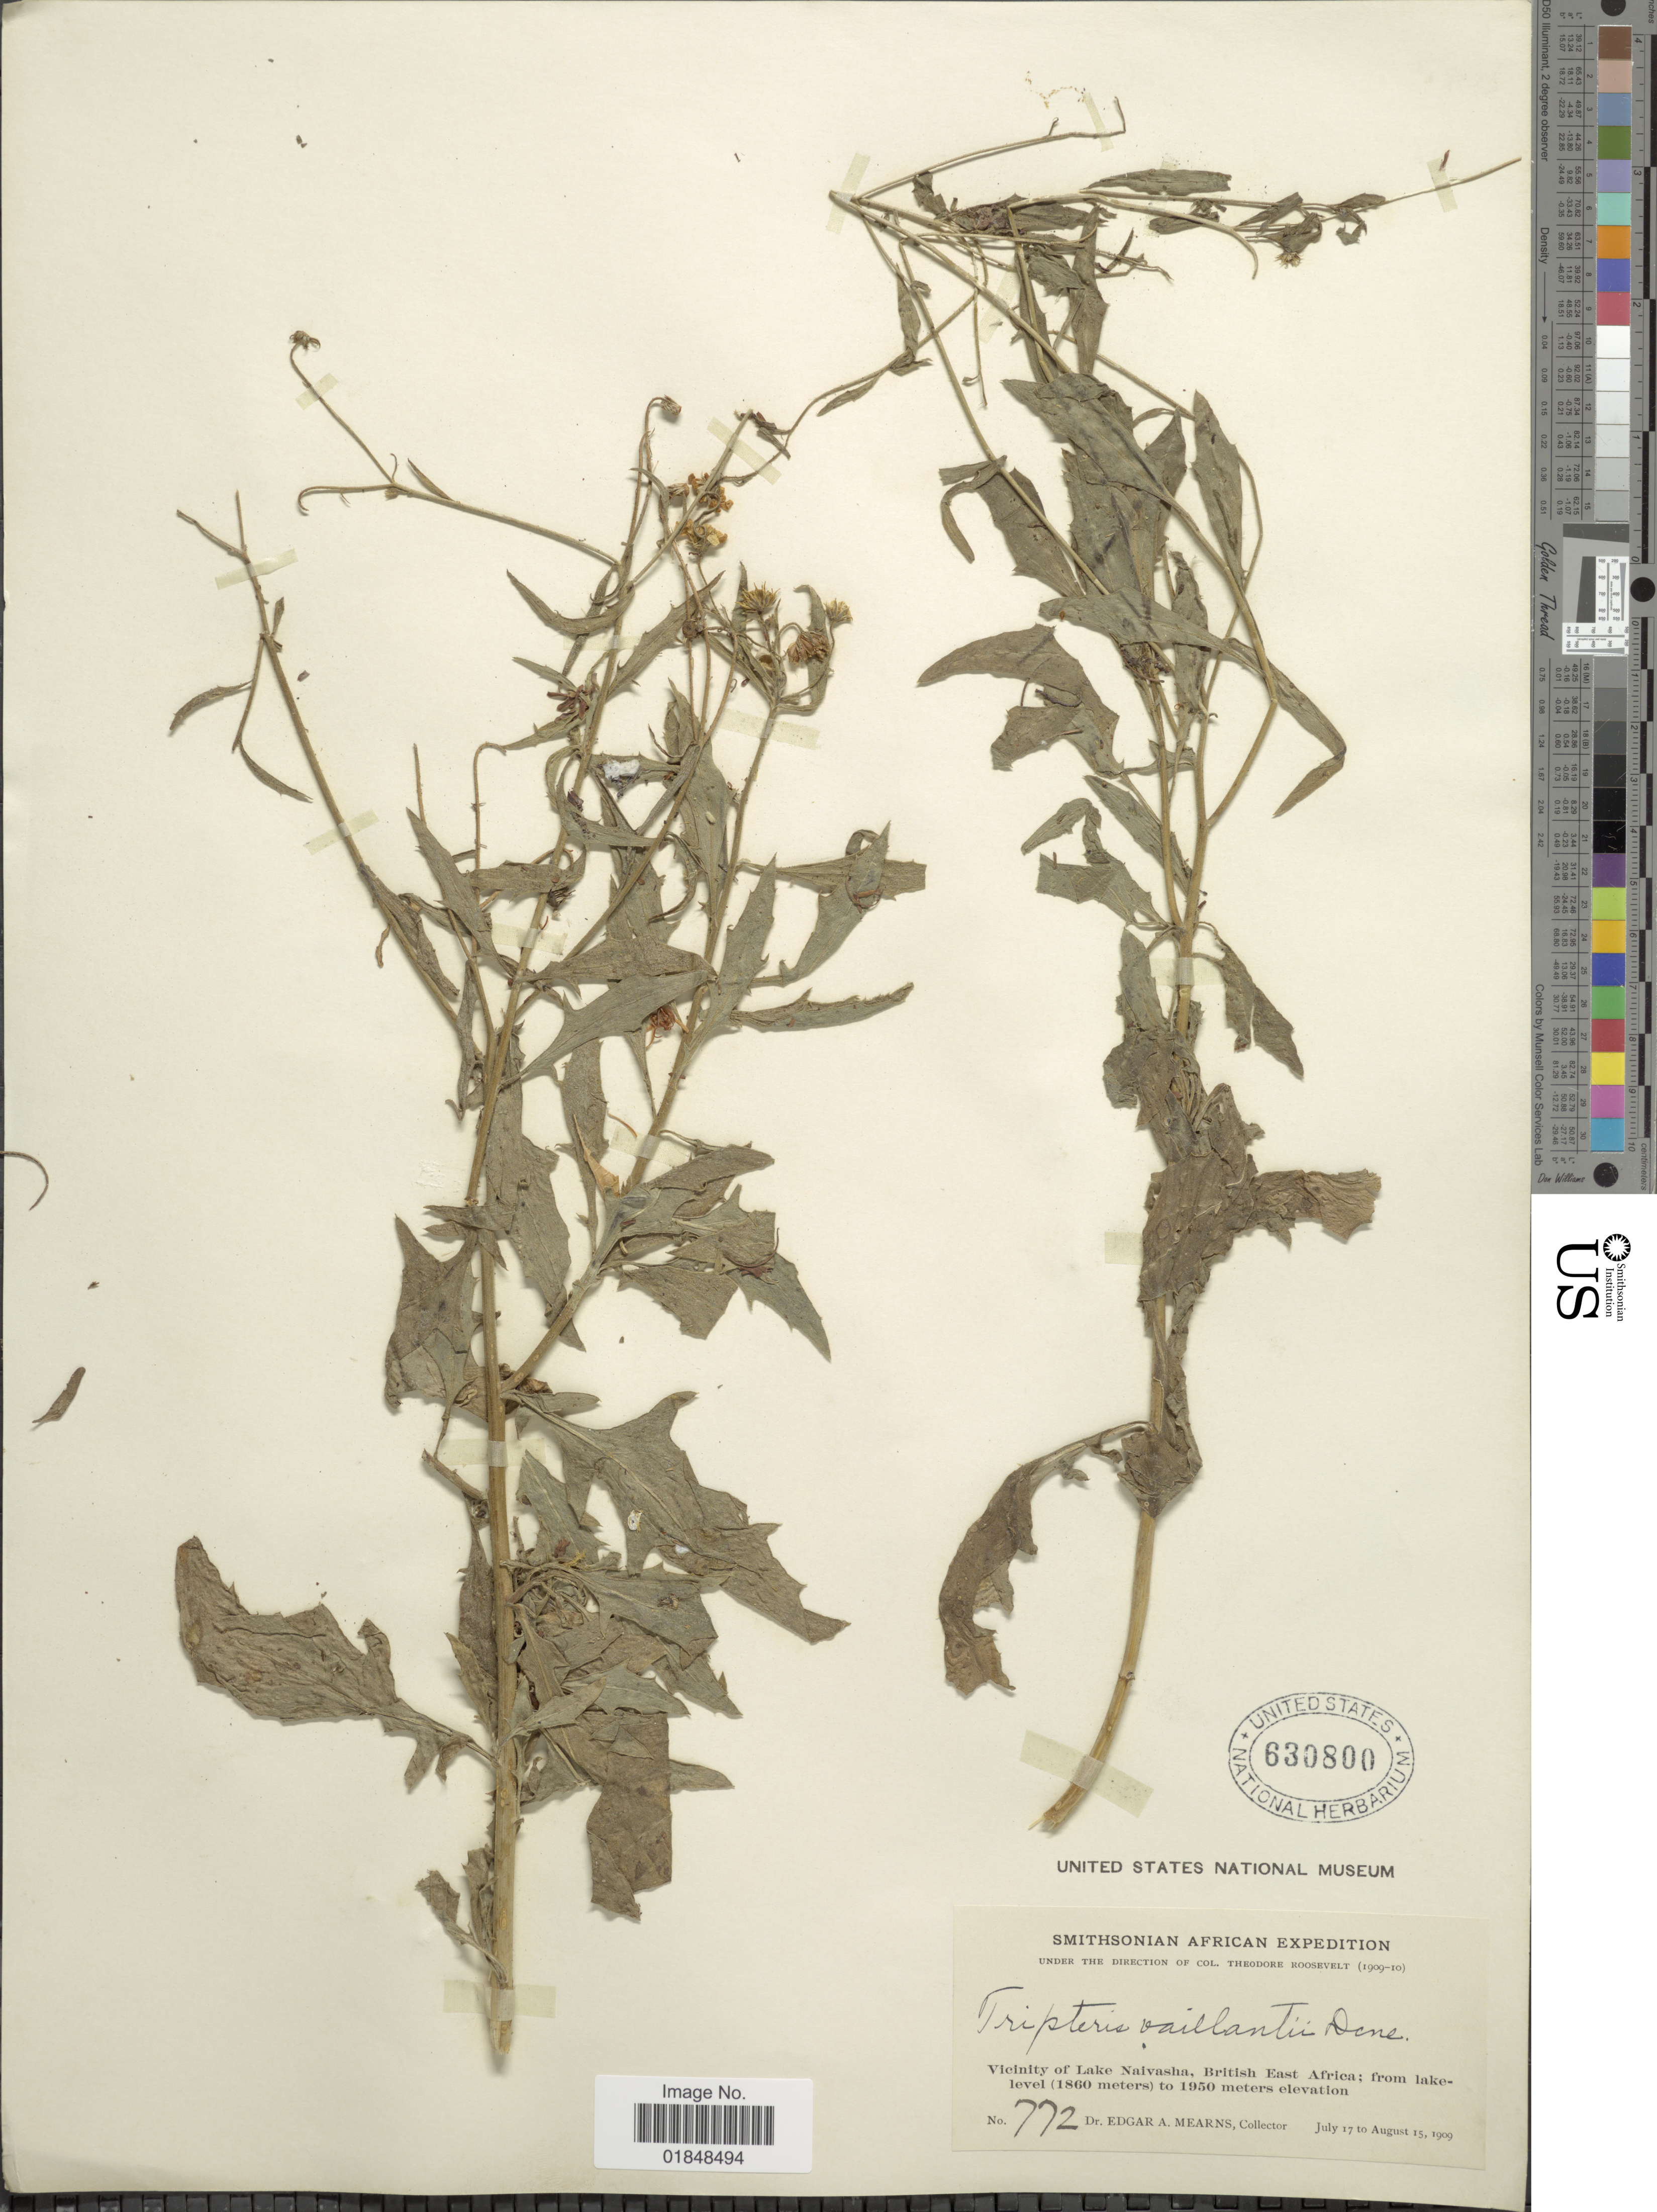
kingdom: Plantae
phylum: Tracheophyta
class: Magnoliopsida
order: Asterales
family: Asteraceae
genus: Tripteris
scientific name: Tripteris vaillantii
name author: Decne.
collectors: E. A. Mearns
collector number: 772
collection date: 1909-07-17/1909-08-15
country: Kenya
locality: Vicintity of Lake Naivasha, British East Africa; from Lake level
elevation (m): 1850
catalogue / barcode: US 630800